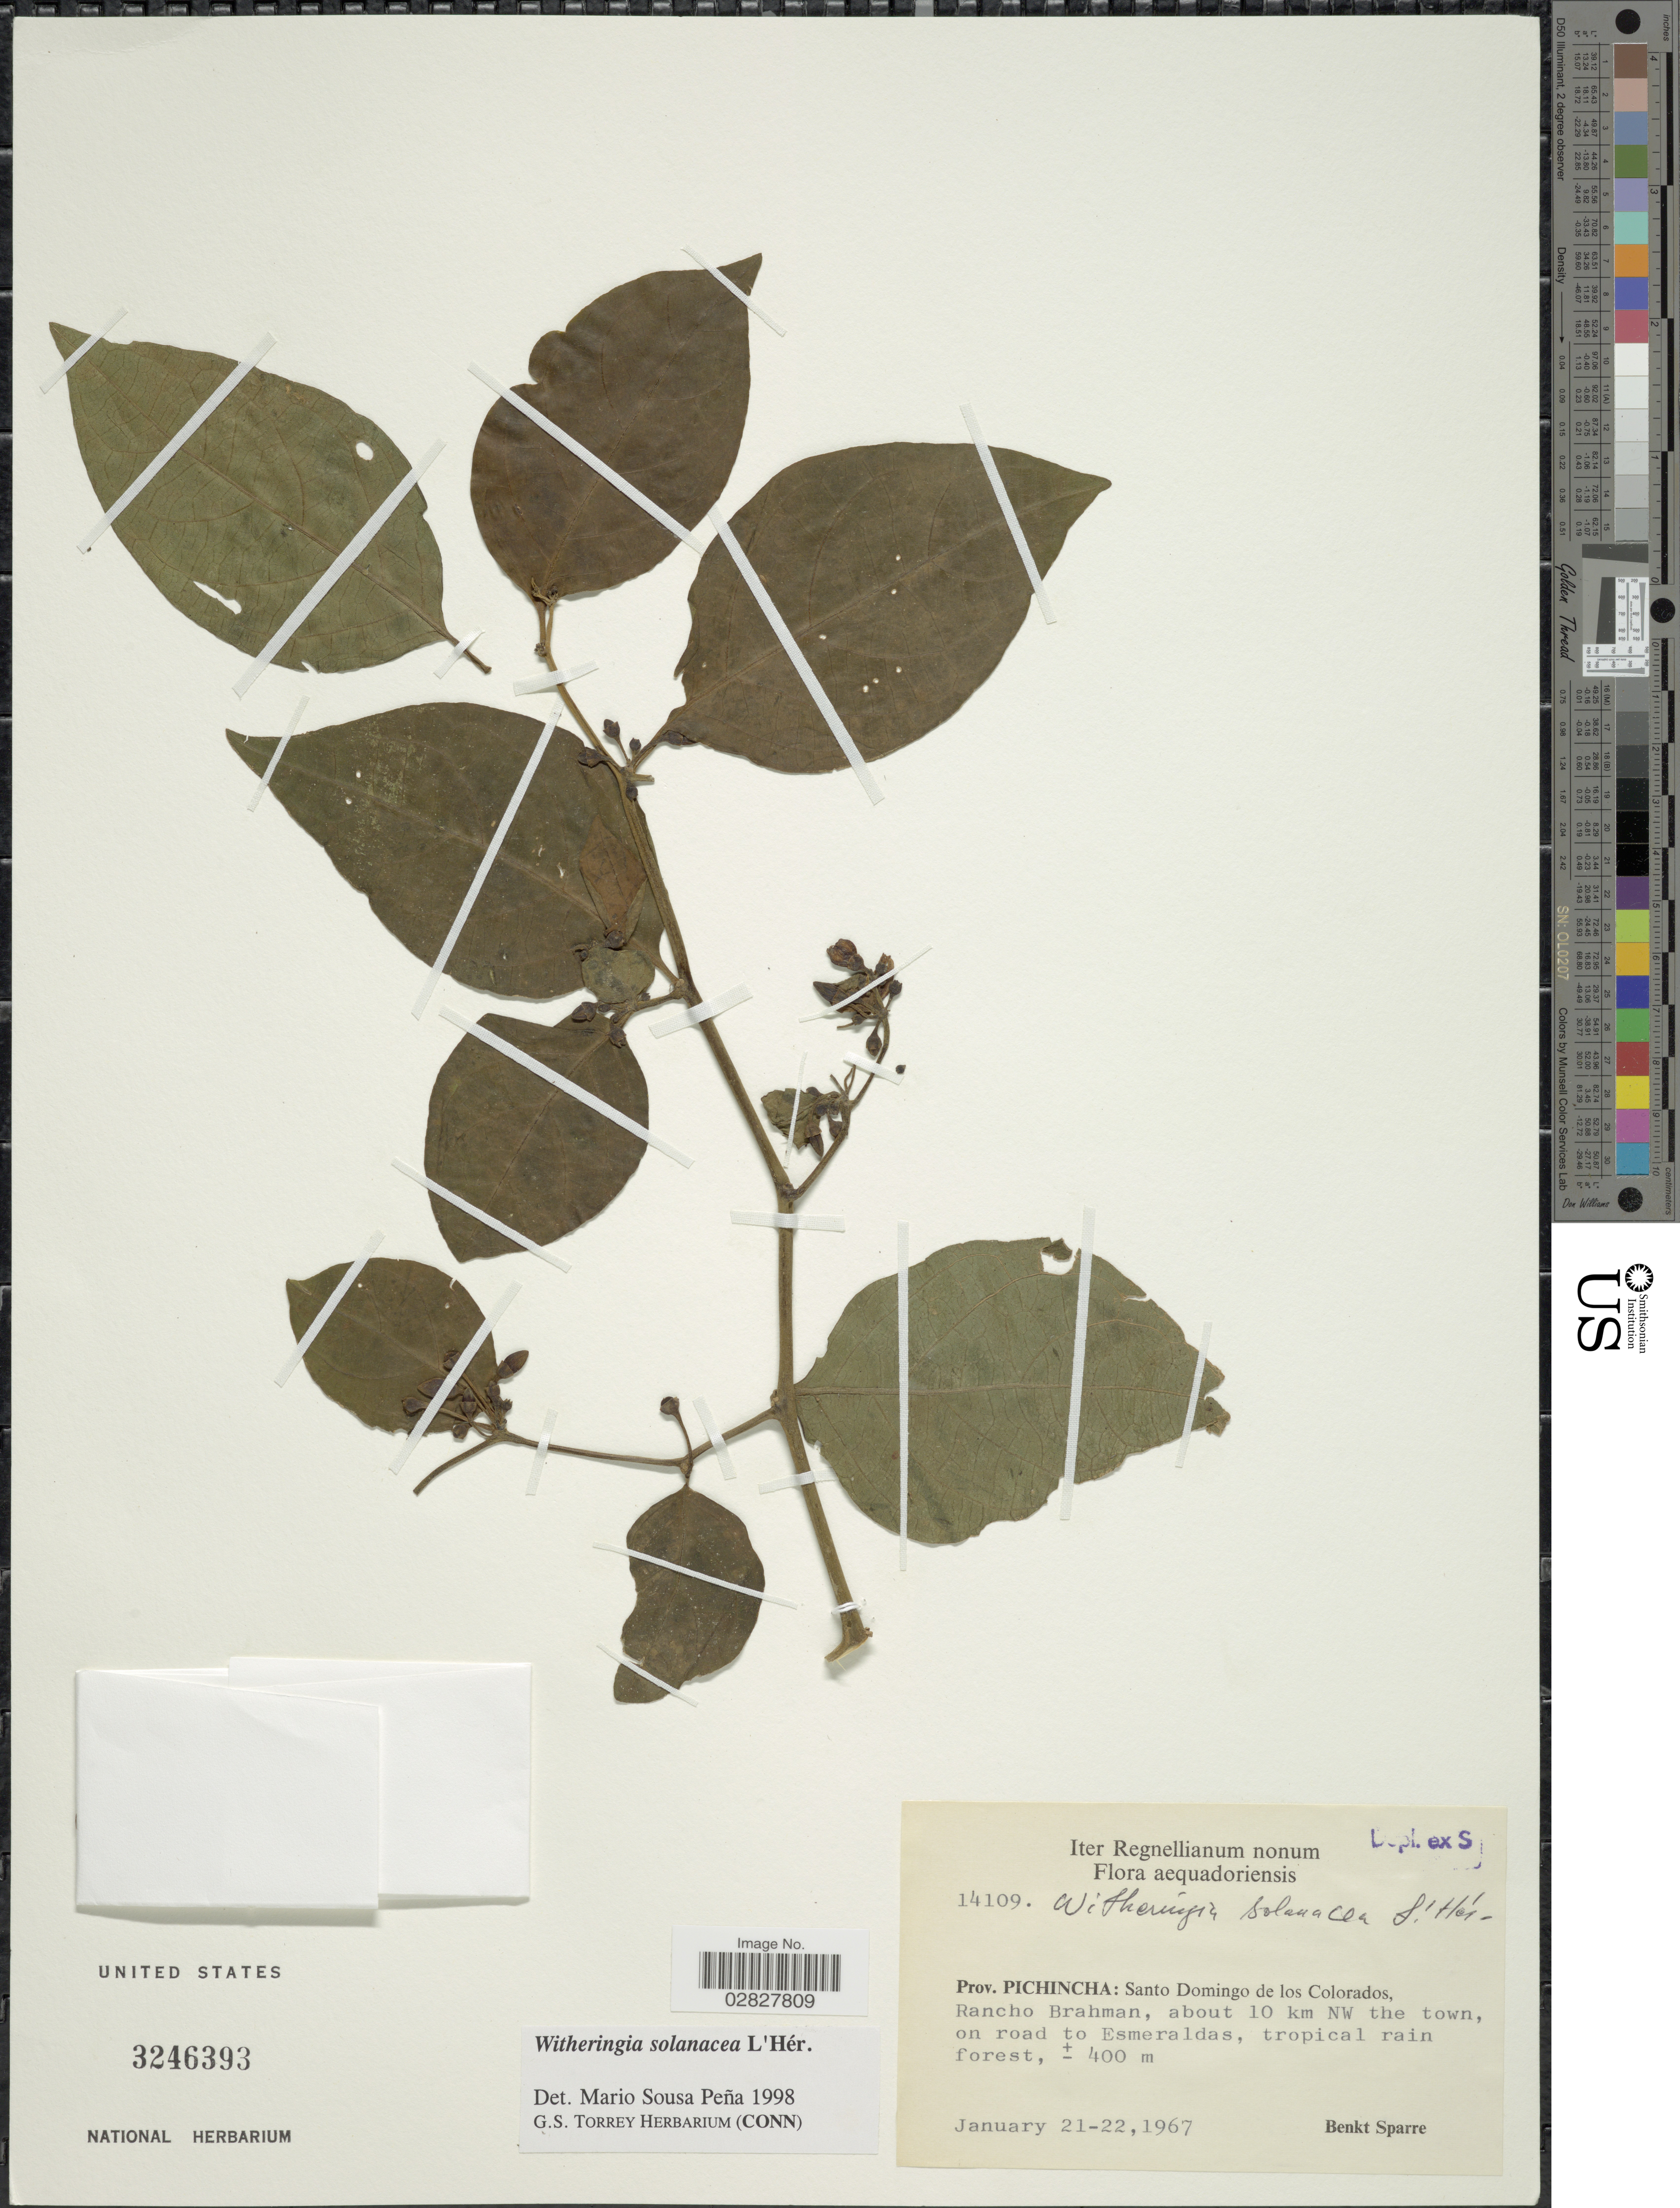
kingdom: Plantae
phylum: Tracheophyta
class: Magnoliopsida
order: Solanales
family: Solanaceae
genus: Witheringia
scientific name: Witheringia solanacea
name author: L'Hér.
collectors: B. Sparre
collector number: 14109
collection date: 1967-01-21/1967-01-22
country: Ecuador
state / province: Pichincha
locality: Prov. Pichincha: Santo Domingo de los Colorados, Rancho Brahman, about 10 km NW the town, on road to Esmeraldas, tropical rain forest.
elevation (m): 400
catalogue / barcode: US 3246393